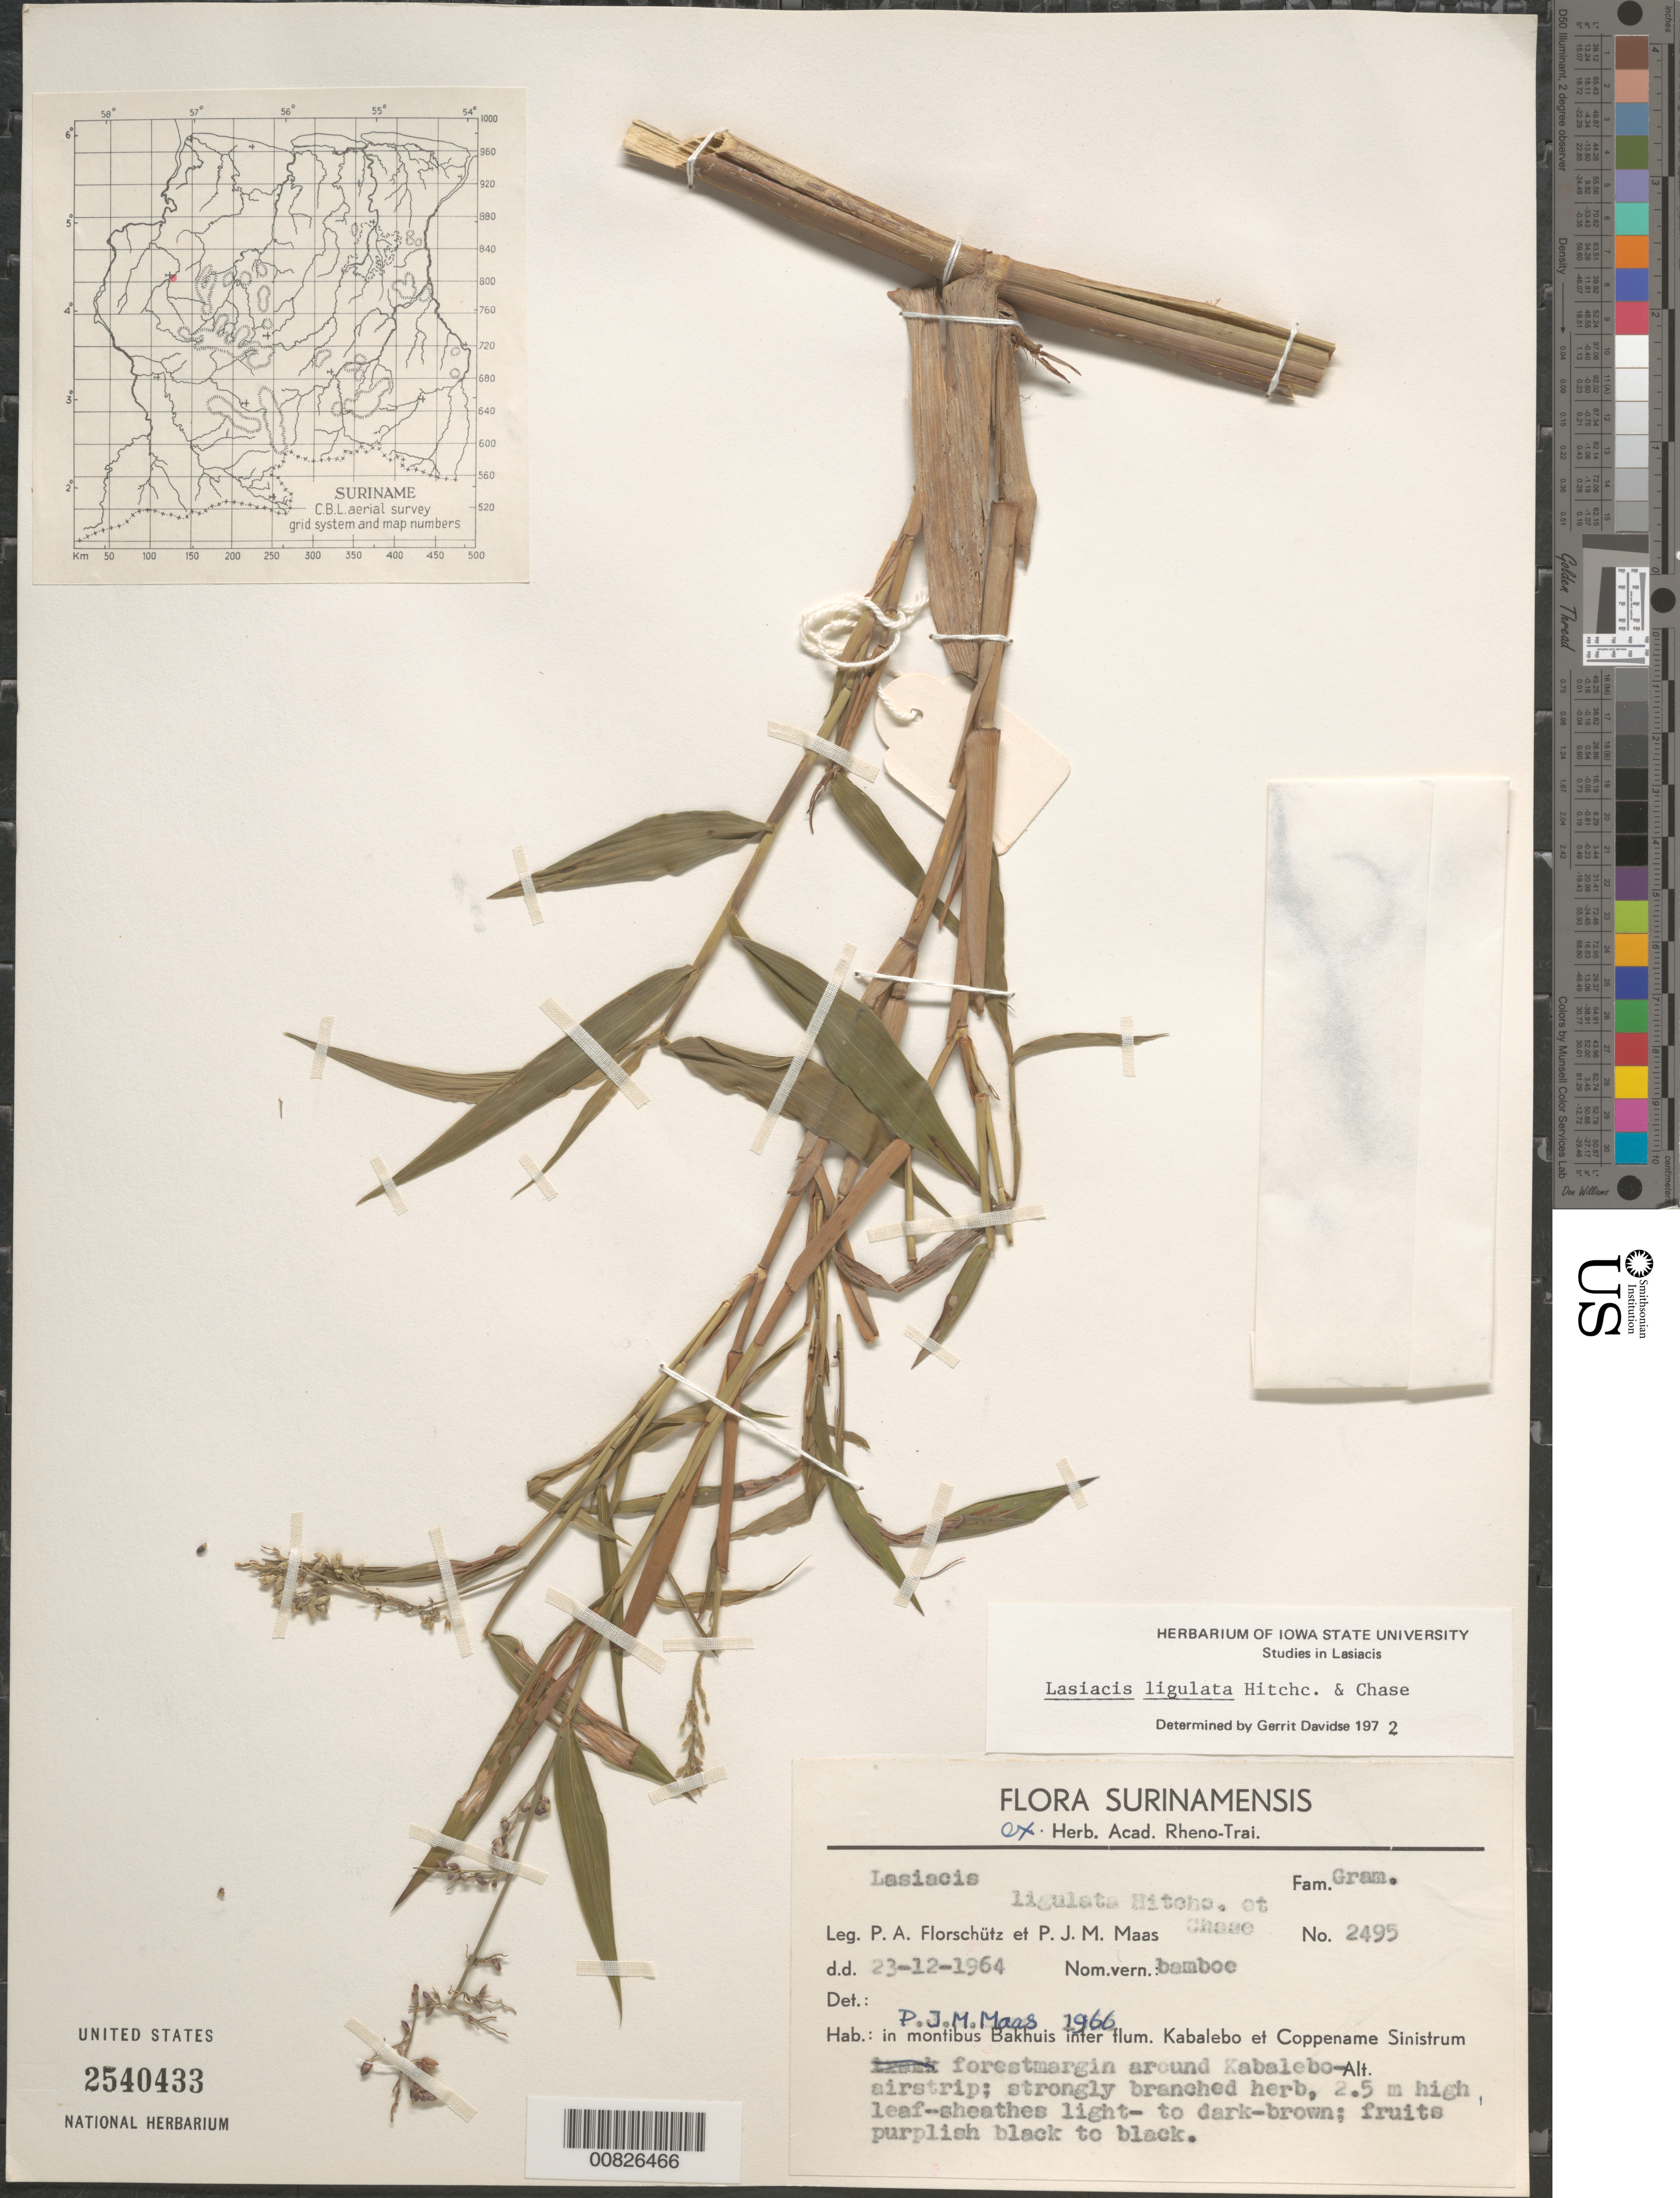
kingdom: Plantae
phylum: Tracheophyta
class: Liliopsida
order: Poales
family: Poaceae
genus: Lasiacis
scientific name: Lasiacis ligulata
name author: Hitchc. & Chase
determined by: Davidse, Gerrit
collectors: P. Florschütz & P. Maas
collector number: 2495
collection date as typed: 23-Dec-64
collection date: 1964-12-23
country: Suriname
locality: Mont Bakhuis, betw. Kabalebo & Coppename Sinistrum Rivers, around Kabalebo airstrip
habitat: Forest margin around airstrip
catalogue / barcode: US 2540433